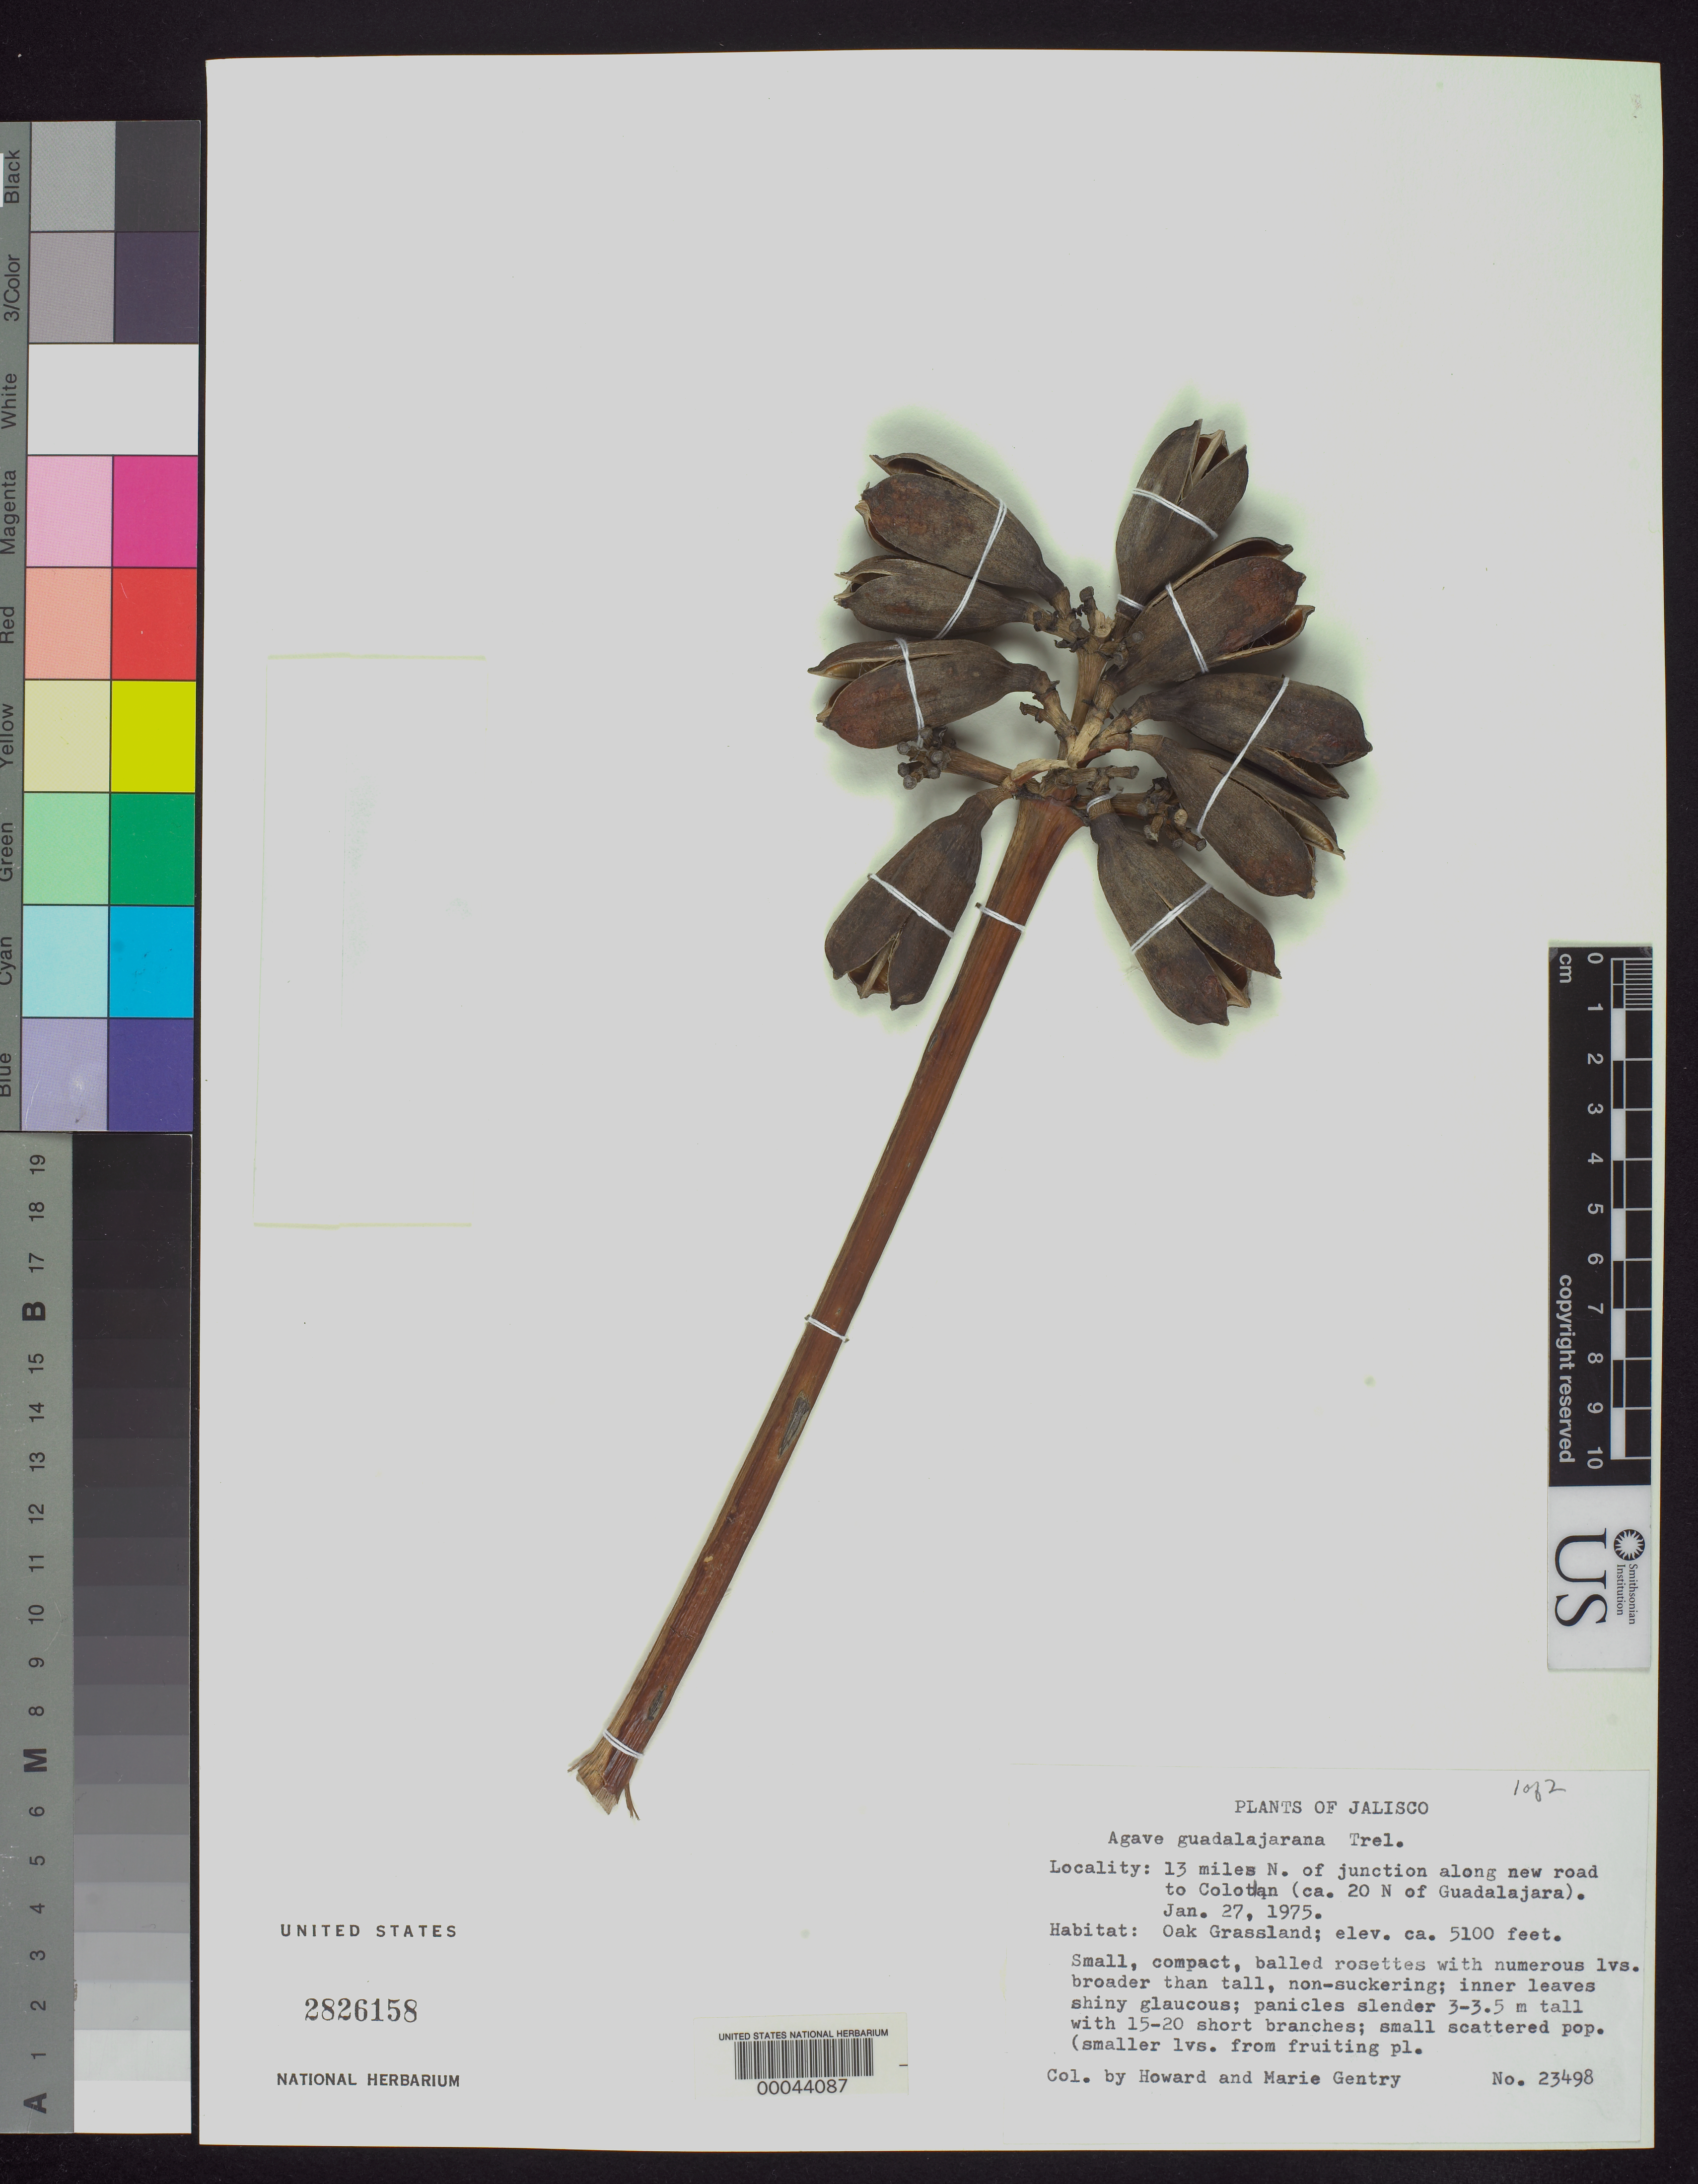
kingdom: Plantae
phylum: Tracheophyta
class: Liliopsida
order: Asparagales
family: Asparagaceae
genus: Agave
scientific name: Agave guadalajarana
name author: Trel.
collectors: H. S. Gentry & M. Gentry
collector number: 23498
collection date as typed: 27 Jan 1975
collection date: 1975-01-27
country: Mexico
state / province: Jalisco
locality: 13 mi N of junction along new road to Colotlan (ca 20 N of Guadalajara)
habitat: Oak grassland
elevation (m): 1554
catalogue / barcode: US 2826158